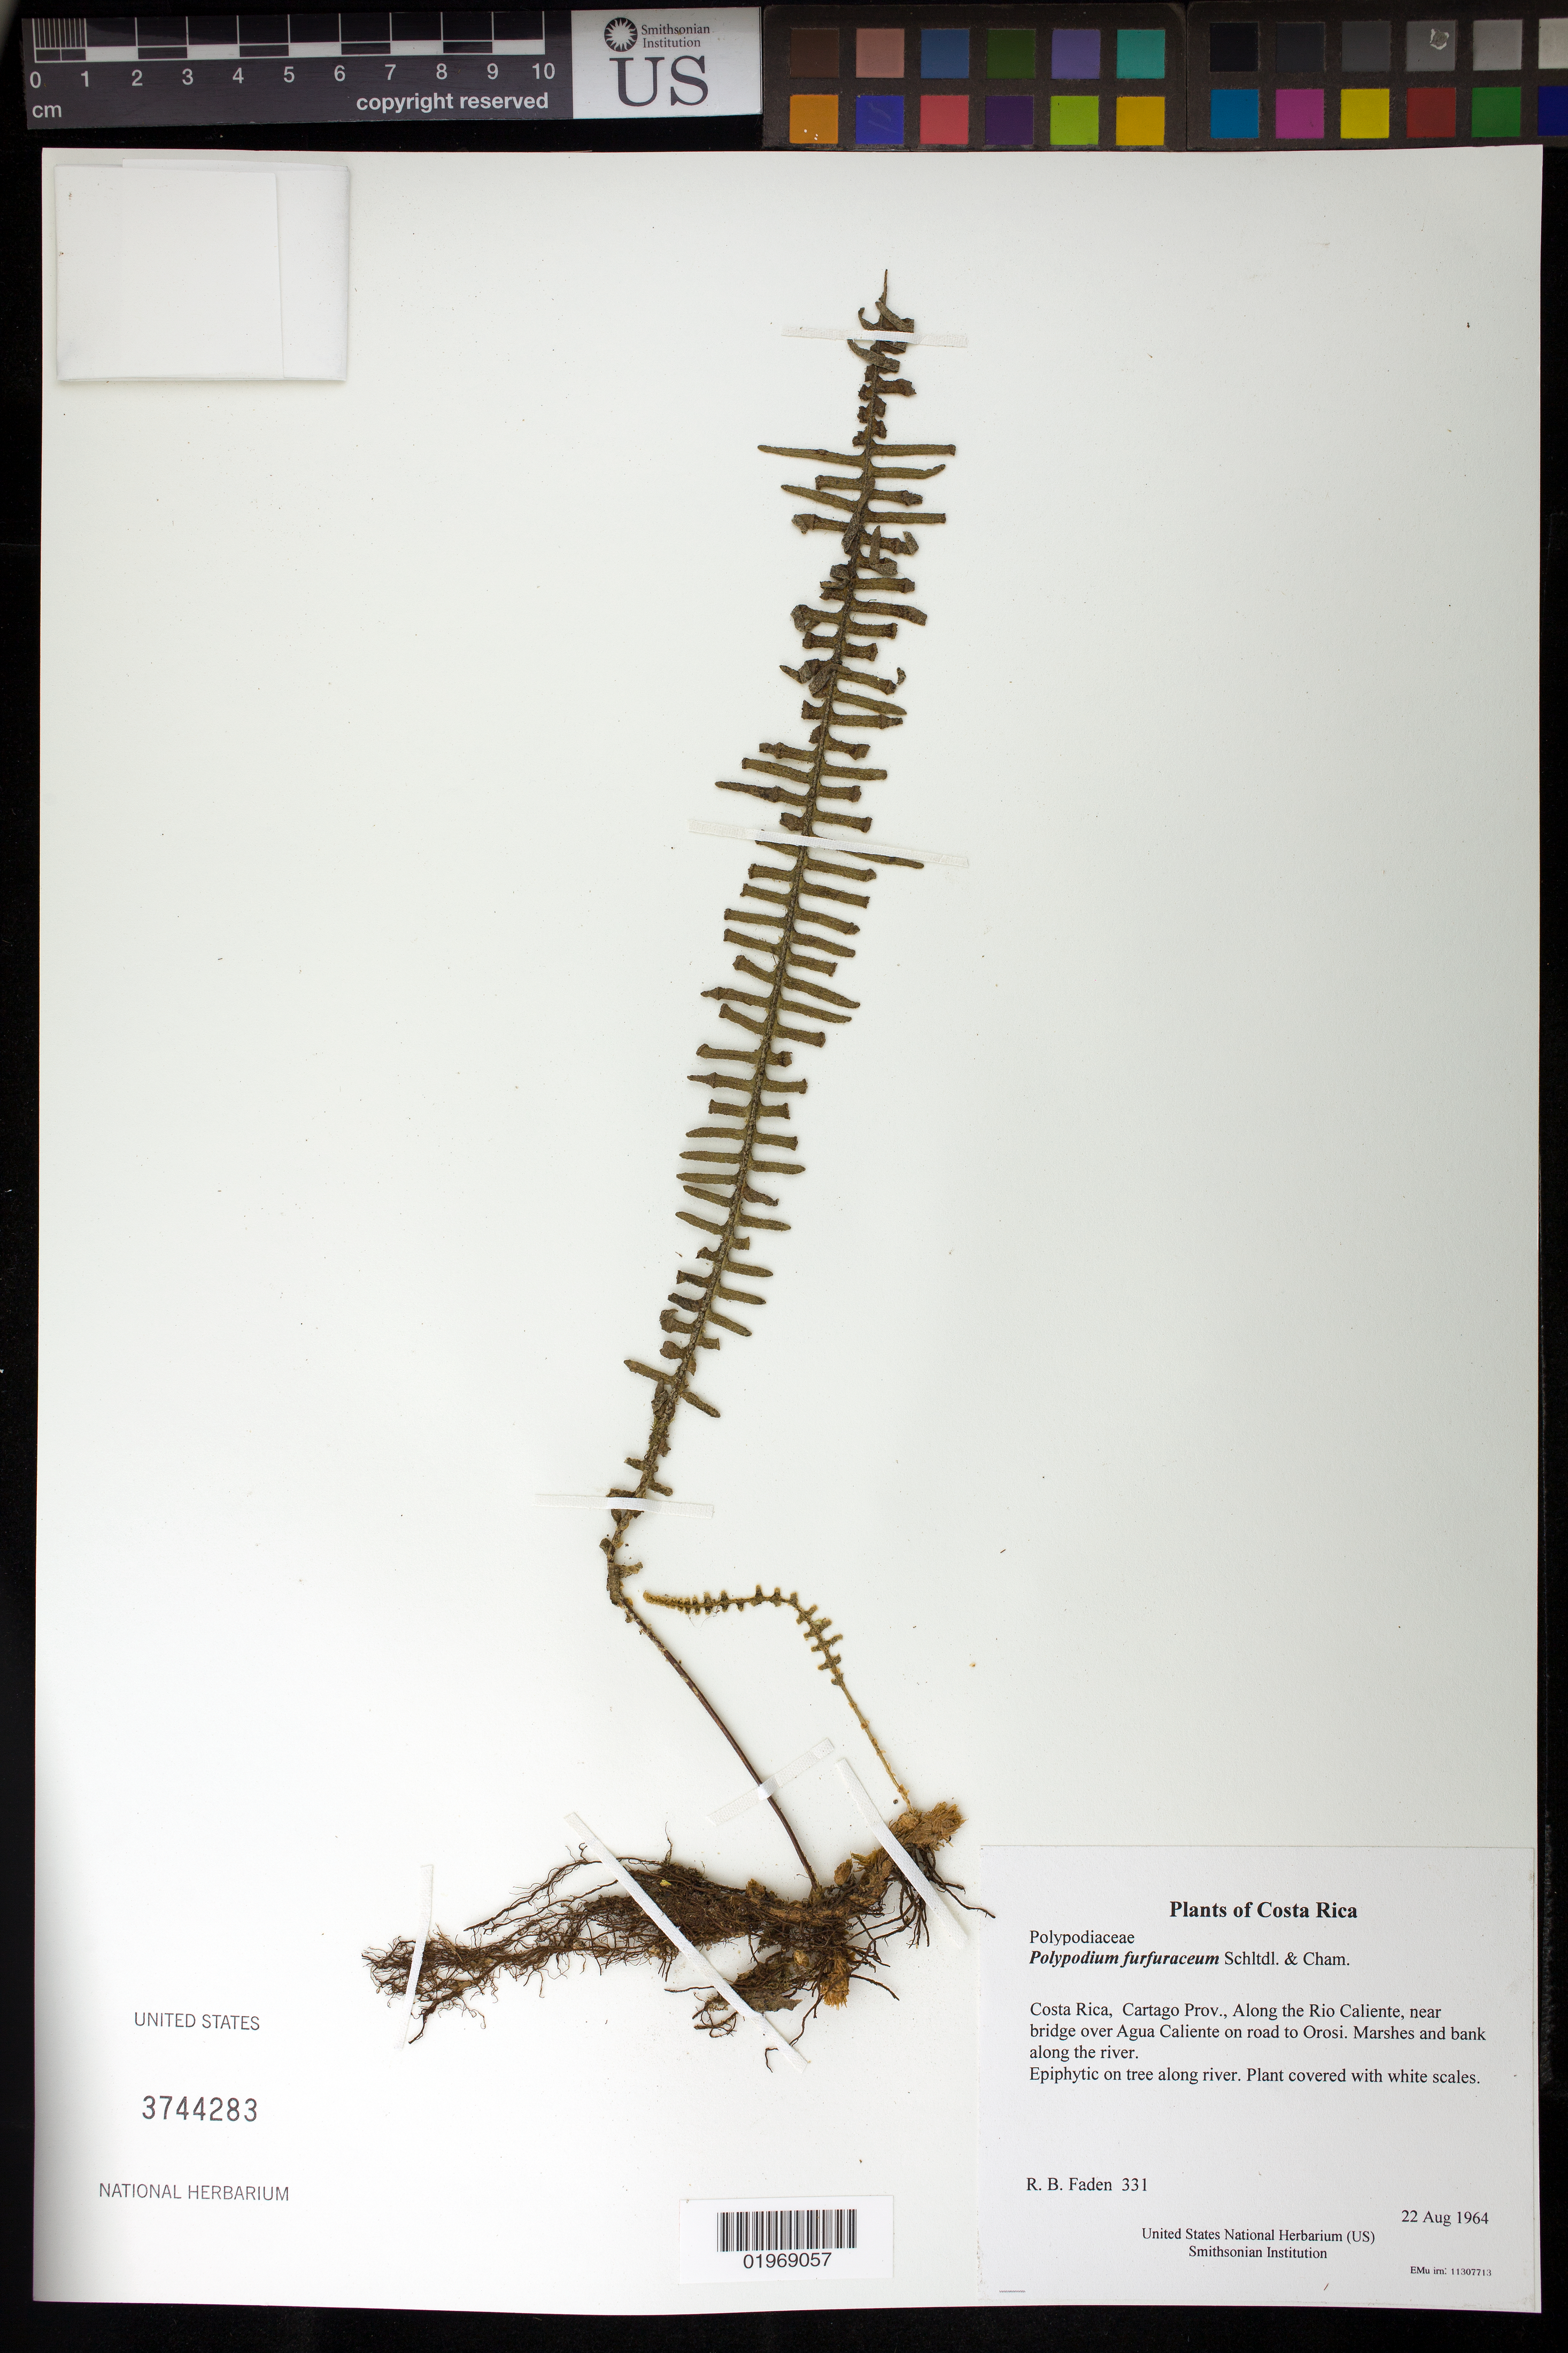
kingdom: Plantae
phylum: Tracheophyta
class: Polypodiopsida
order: Polypodiales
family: Polypodiaceae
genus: Polypodium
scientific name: Polypodium furfuraceum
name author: Schltdl. & Cham.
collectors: R. B. Faden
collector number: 331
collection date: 1964-08-22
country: Costa Rica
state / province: Cartago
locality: Along the Rio Caliente, near bridge over Agua Caliente on road to Orosi. Marshes and bank along the river.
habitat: On tree along river.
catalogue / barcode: US 3744283